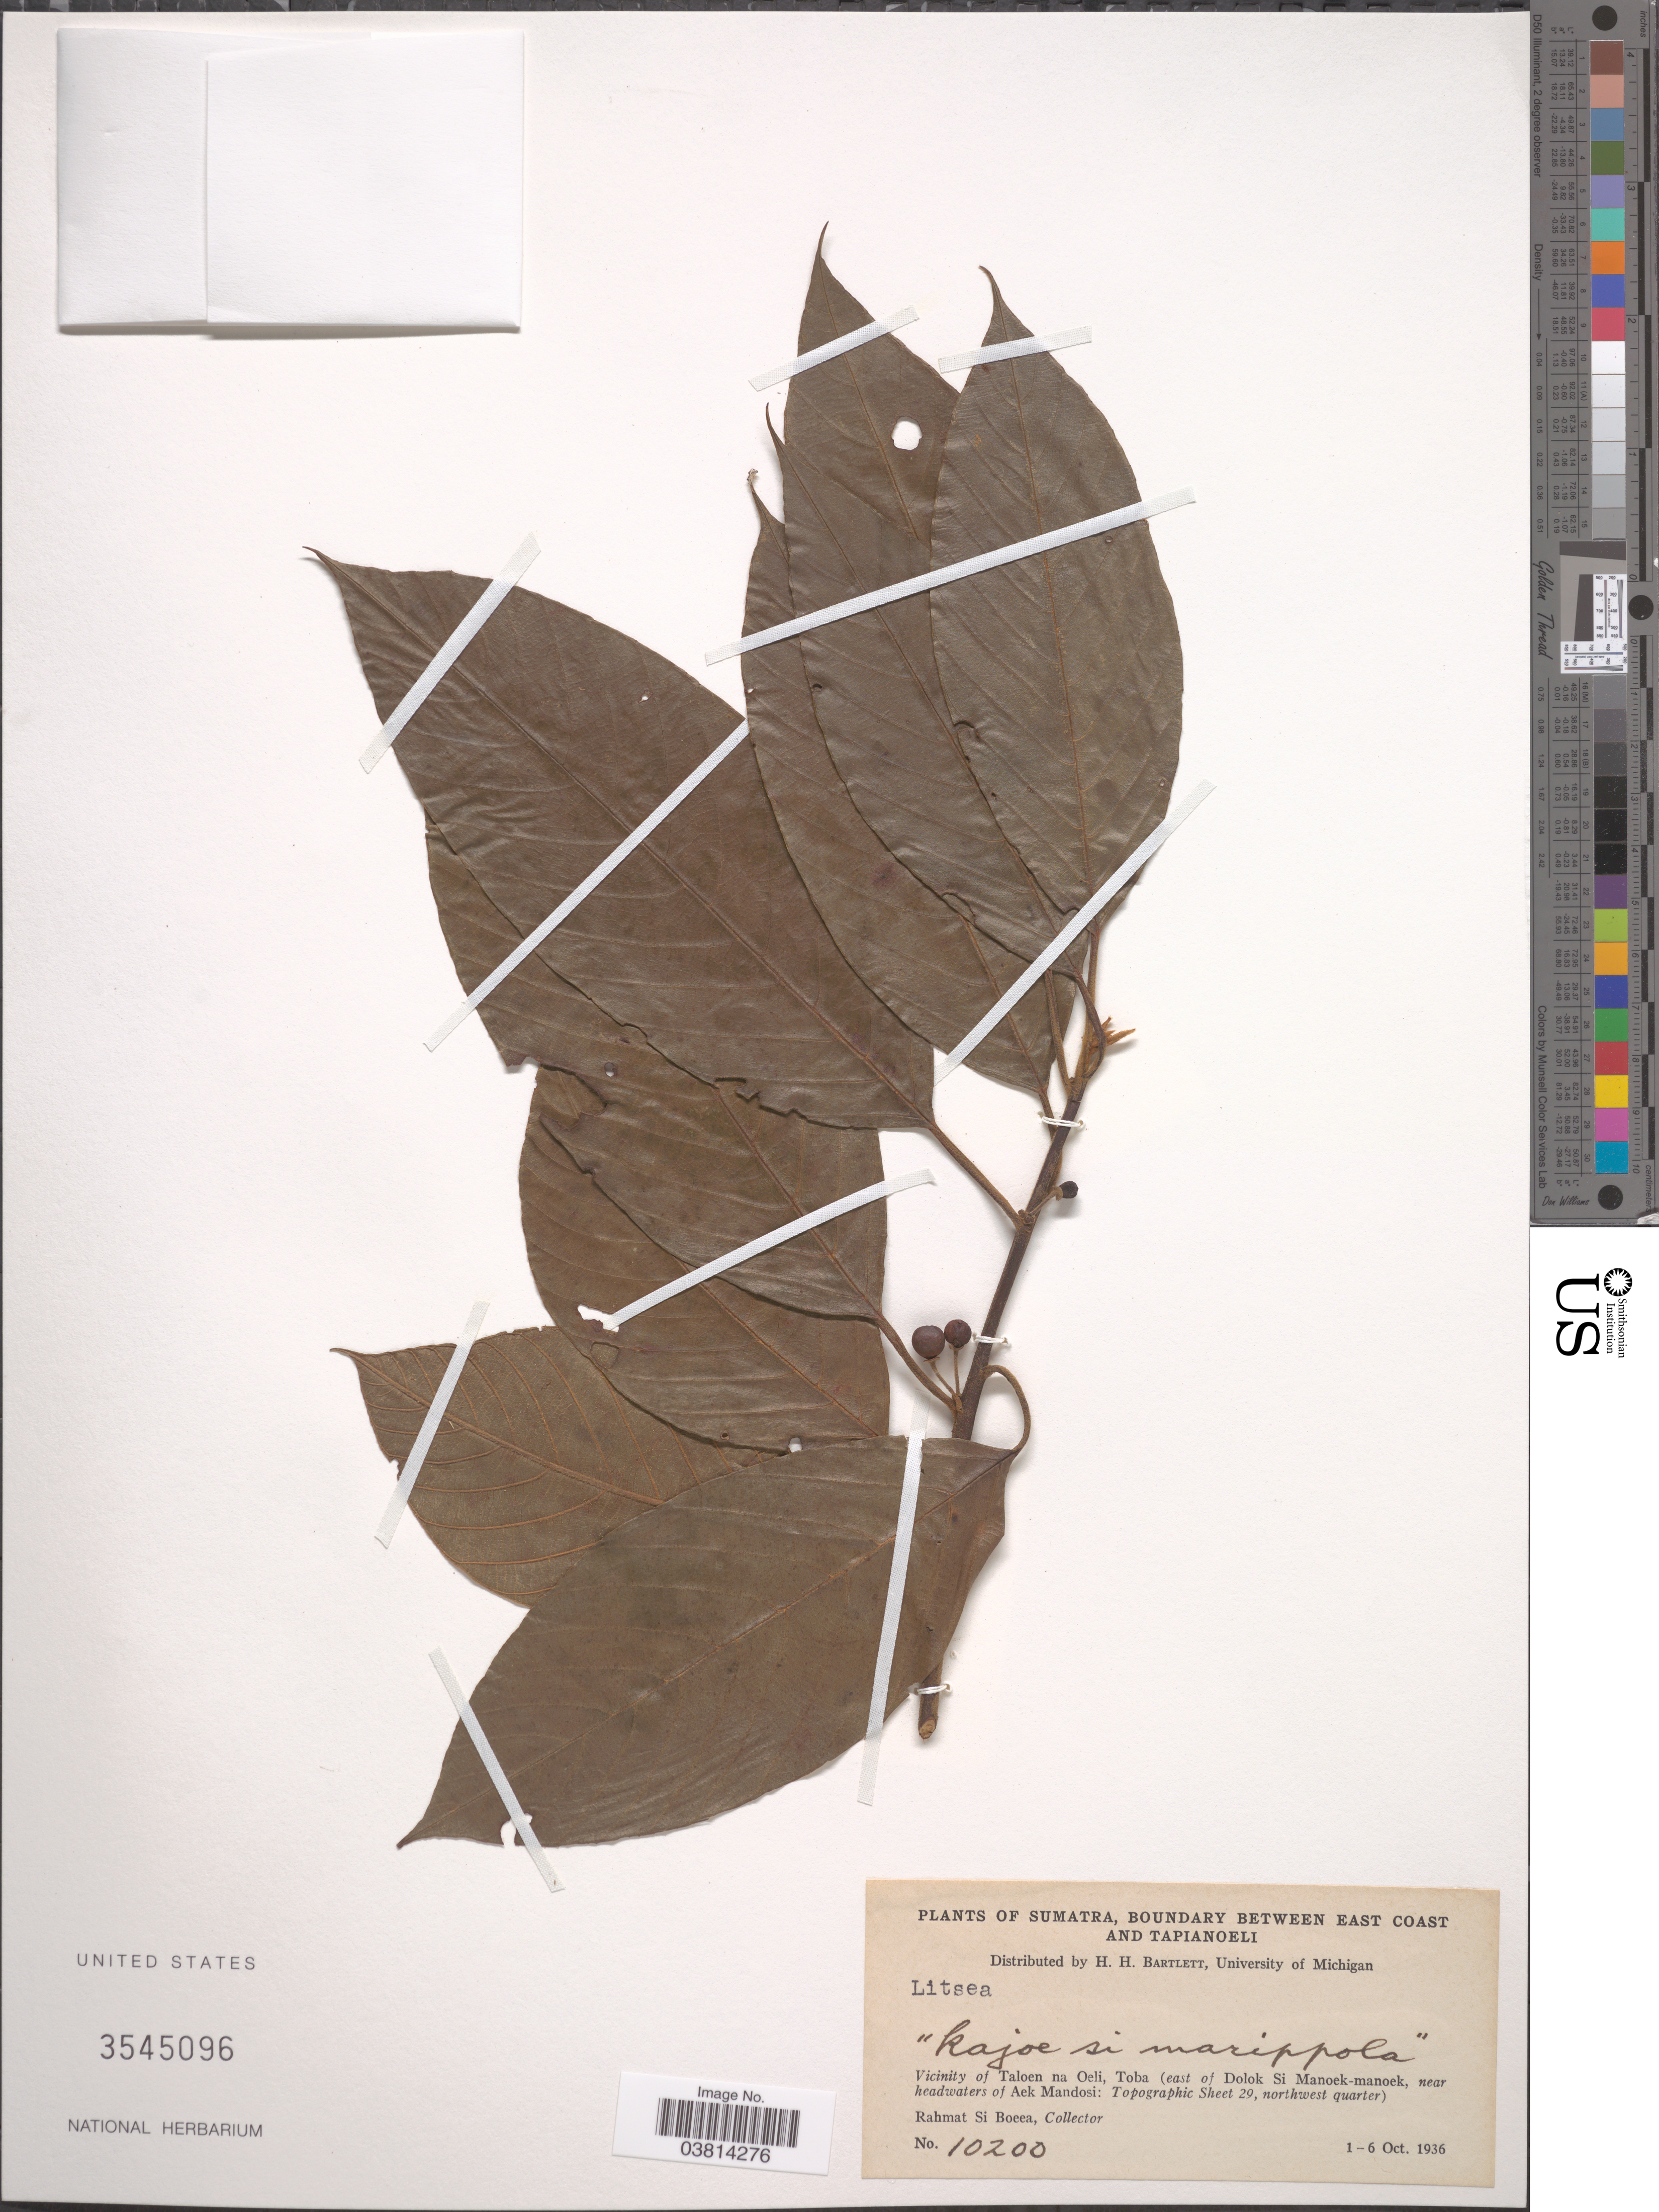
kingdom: Plantae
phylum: Tracheophyta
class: Magnoliopsida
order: Laurales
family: Lauraceae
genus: Litsea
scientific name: Litsea sp.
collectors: Rahmat Si Boeea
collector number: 10200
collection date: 1936-10-01/1936-10-06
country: Indonesia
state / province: Sumatra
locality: Boundary between East Coast and Tapianoeli. Vicinity of Taloen na Oeli, Toba (east of Dolok Si Manoek-manoek, near headwaters of Aek Mandosi: Topographic Sheet 29, northwest quarter).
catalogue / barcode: US 3545096